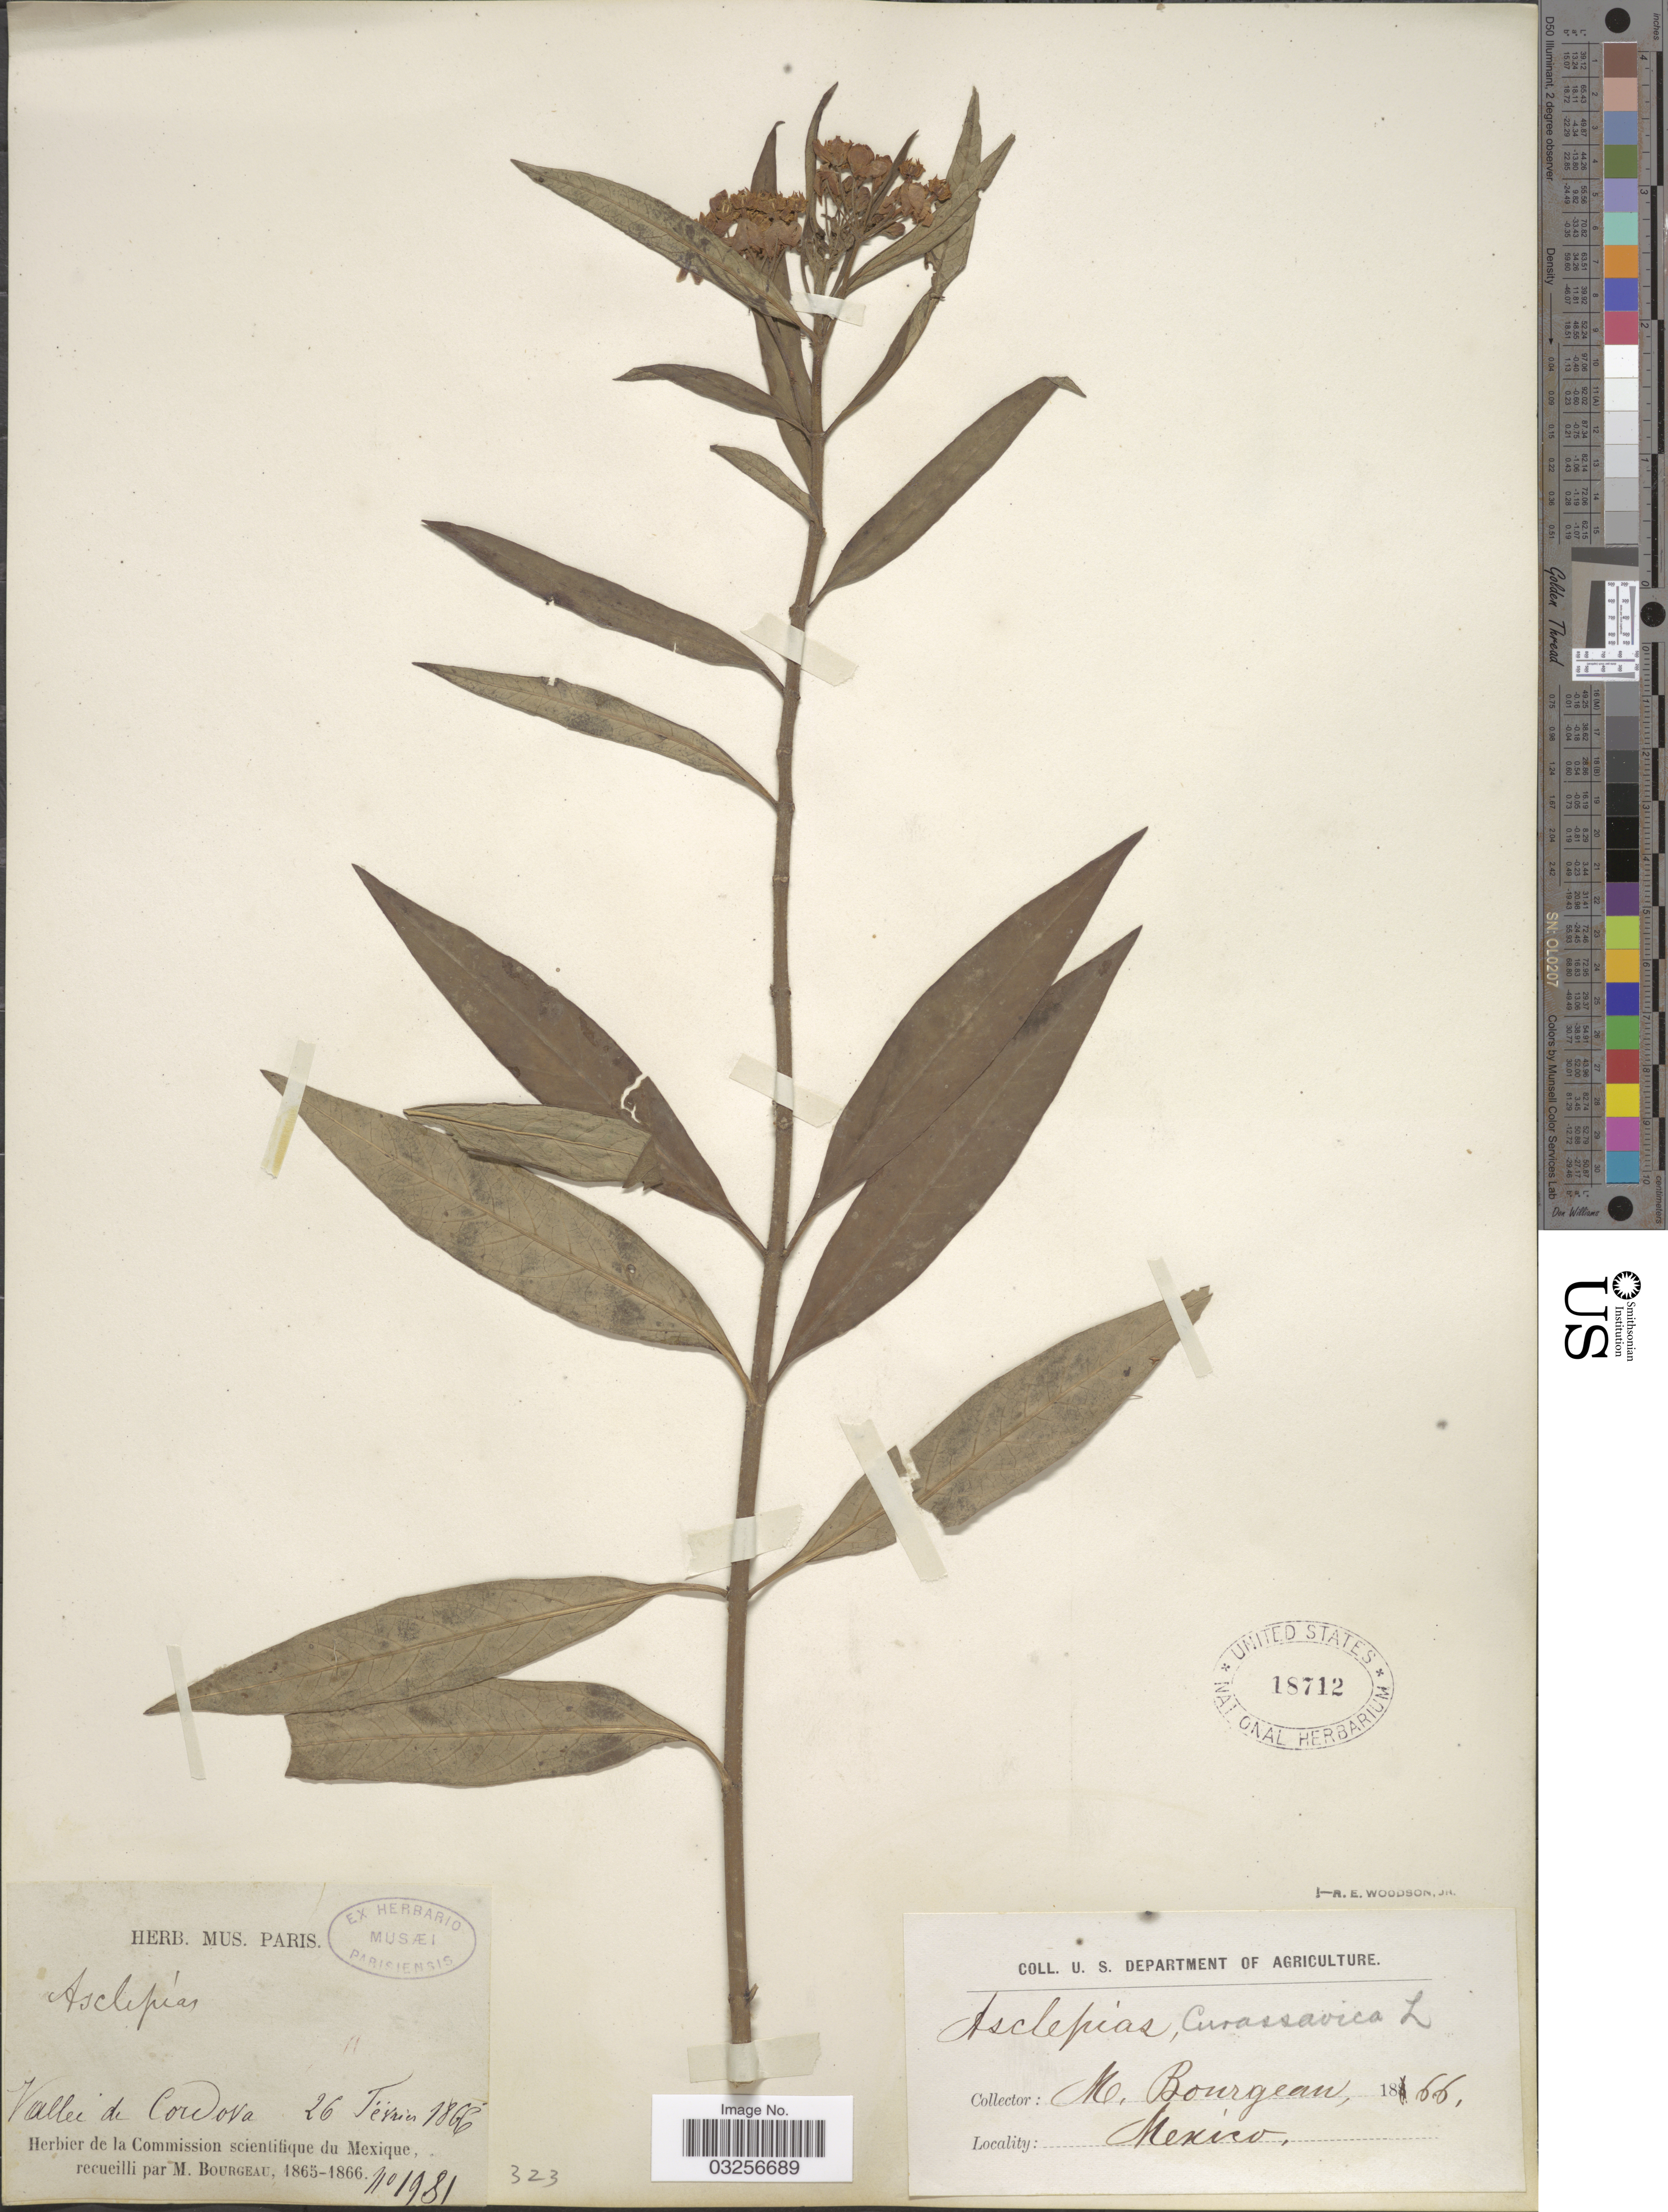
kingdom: Plantae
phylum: Tracheophyta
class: Magnoliopsida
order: Gentianales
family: Apocynaceae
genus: Asclepias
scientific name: Asclepias curassavica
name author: L.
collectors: M. Bourgeau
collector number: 1981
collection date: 1866-02-26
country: Mexico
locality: Vallee de Cordova.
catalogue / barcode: US 18712